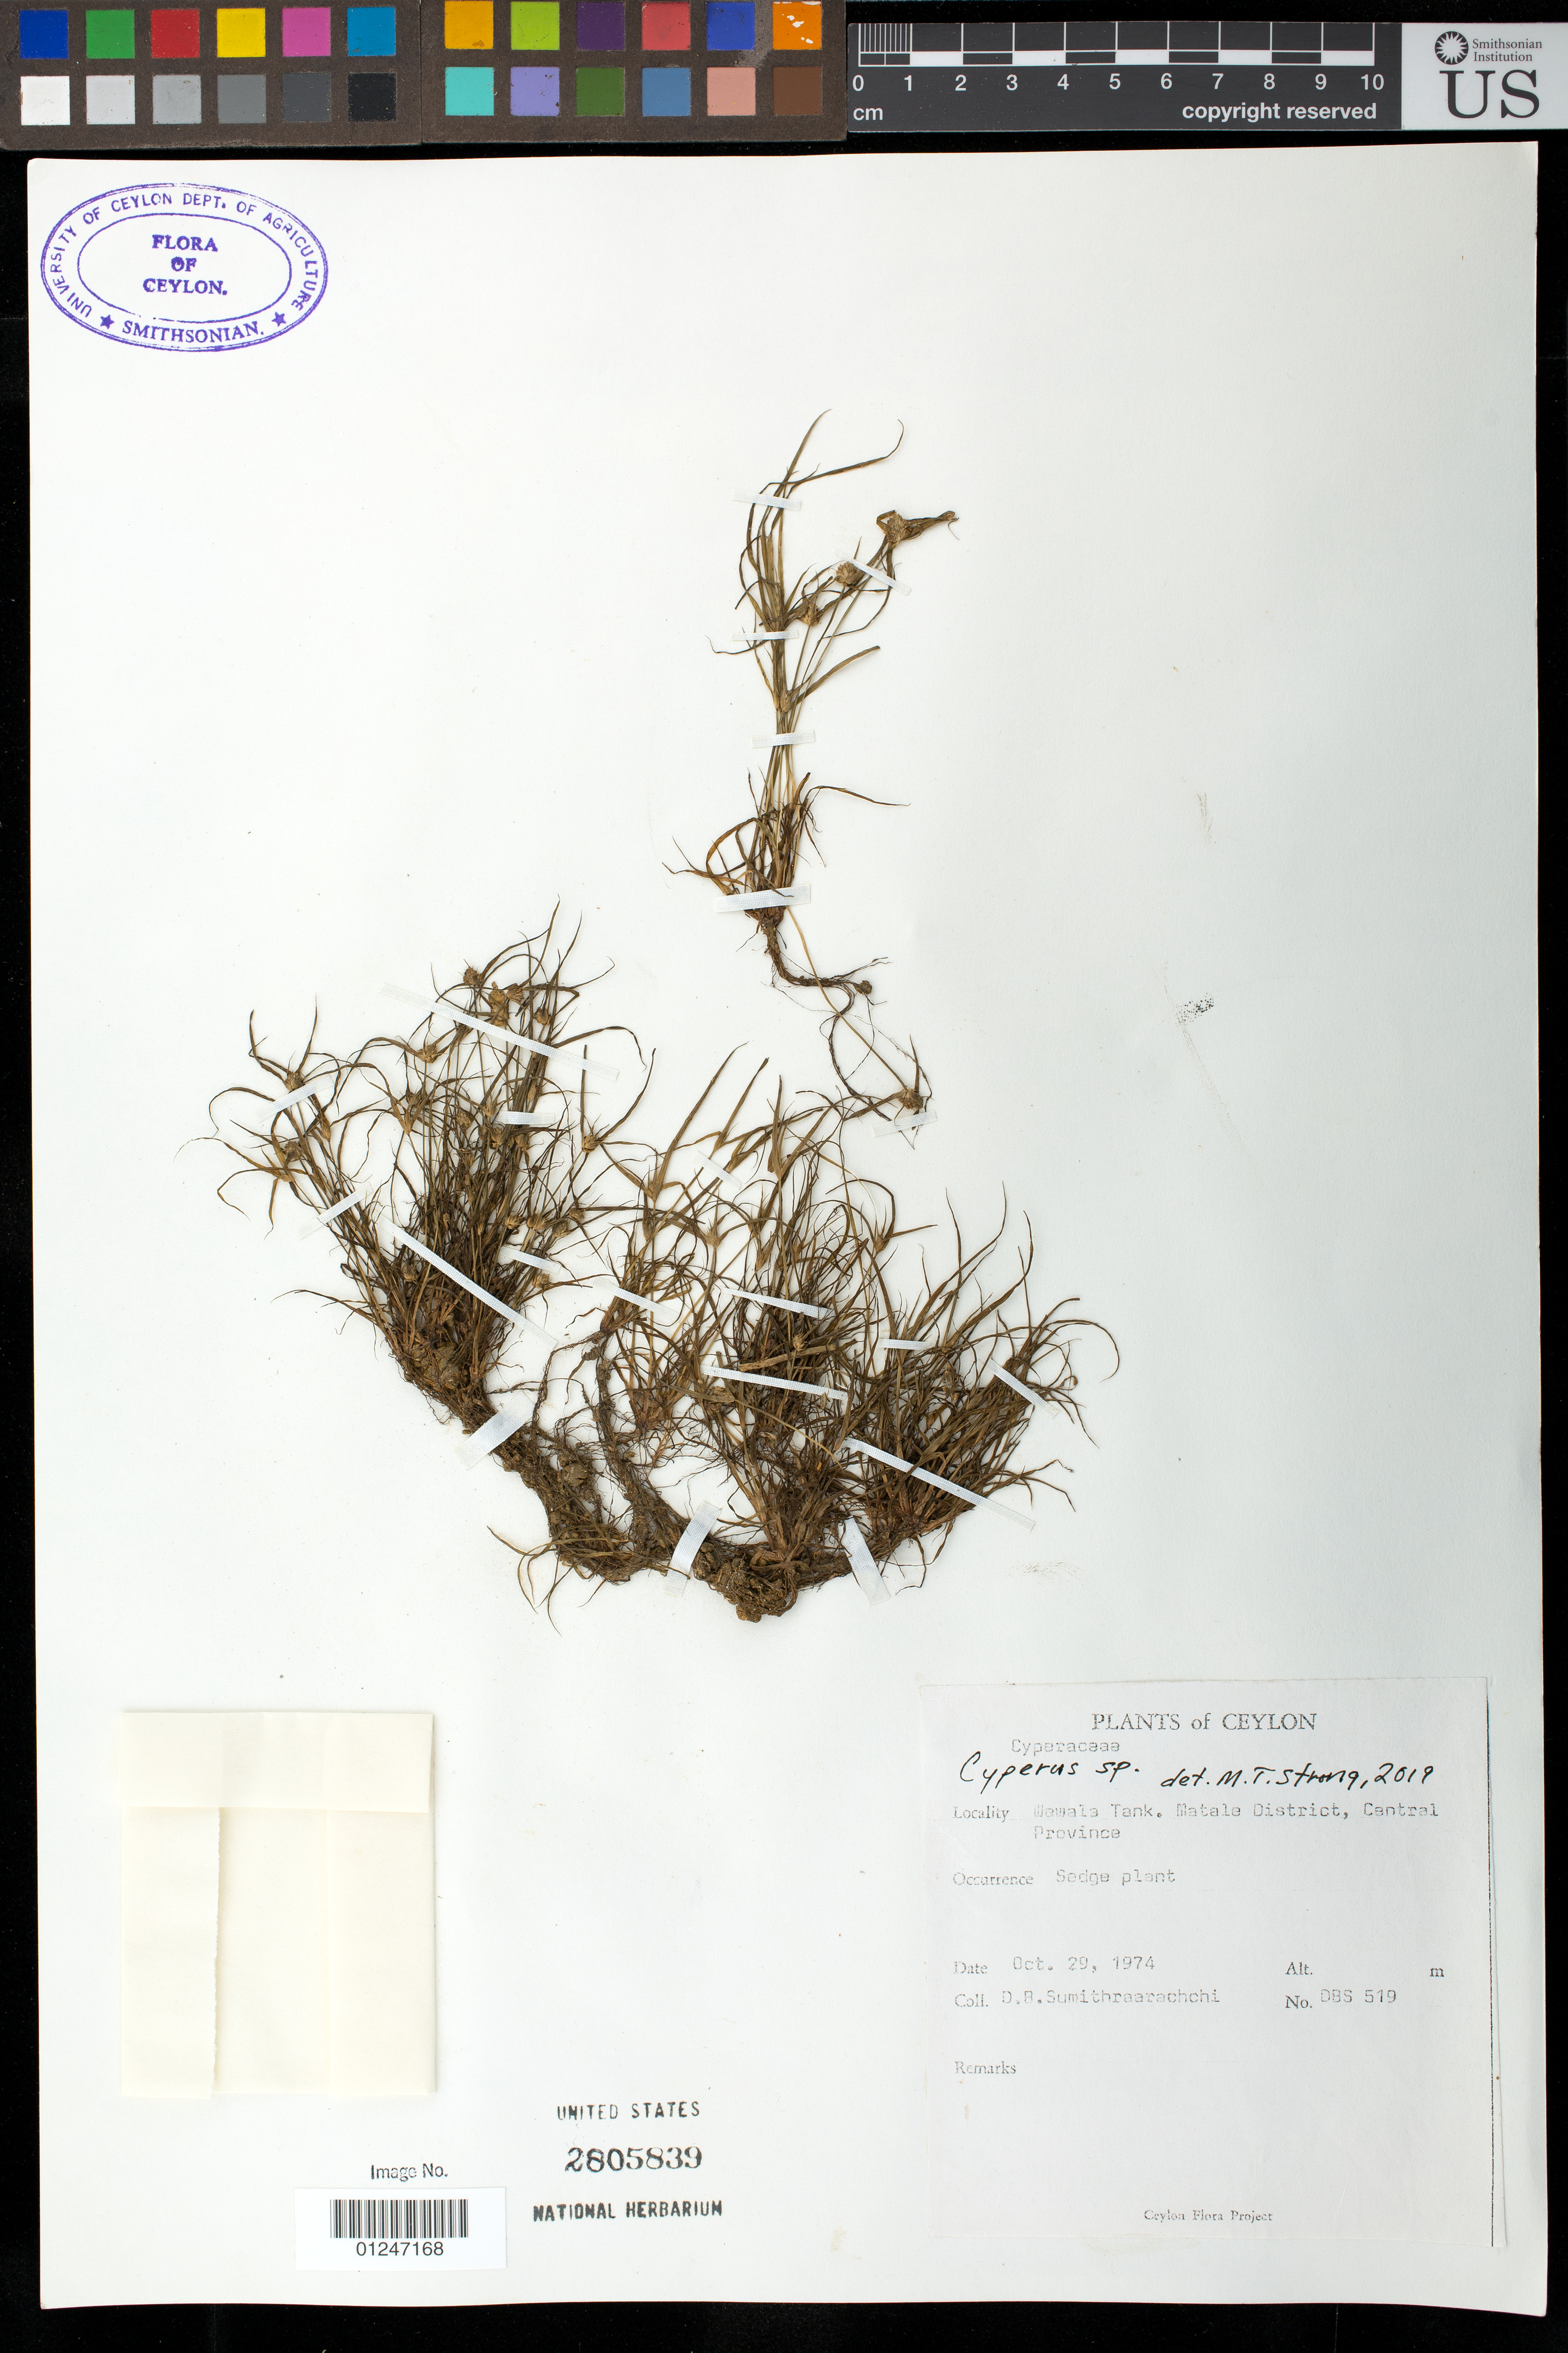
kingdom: Plantae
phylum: Tracheophyta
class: Liliopsida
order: Poales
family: Cyperaceae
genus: Cyperus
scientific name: Cyperus pygmaeus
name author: Rottb.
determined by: Strong, Mark T., (BOT), Smithsonian Institution - National Museum of Natural History (UNITED STATES)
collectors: D. B. Sumithraarachchi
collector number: DBS 519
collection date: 1974-10-29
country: Sri Lanka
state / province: Central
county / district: Matale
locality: Wawala Tank area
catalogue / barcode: US 2805839